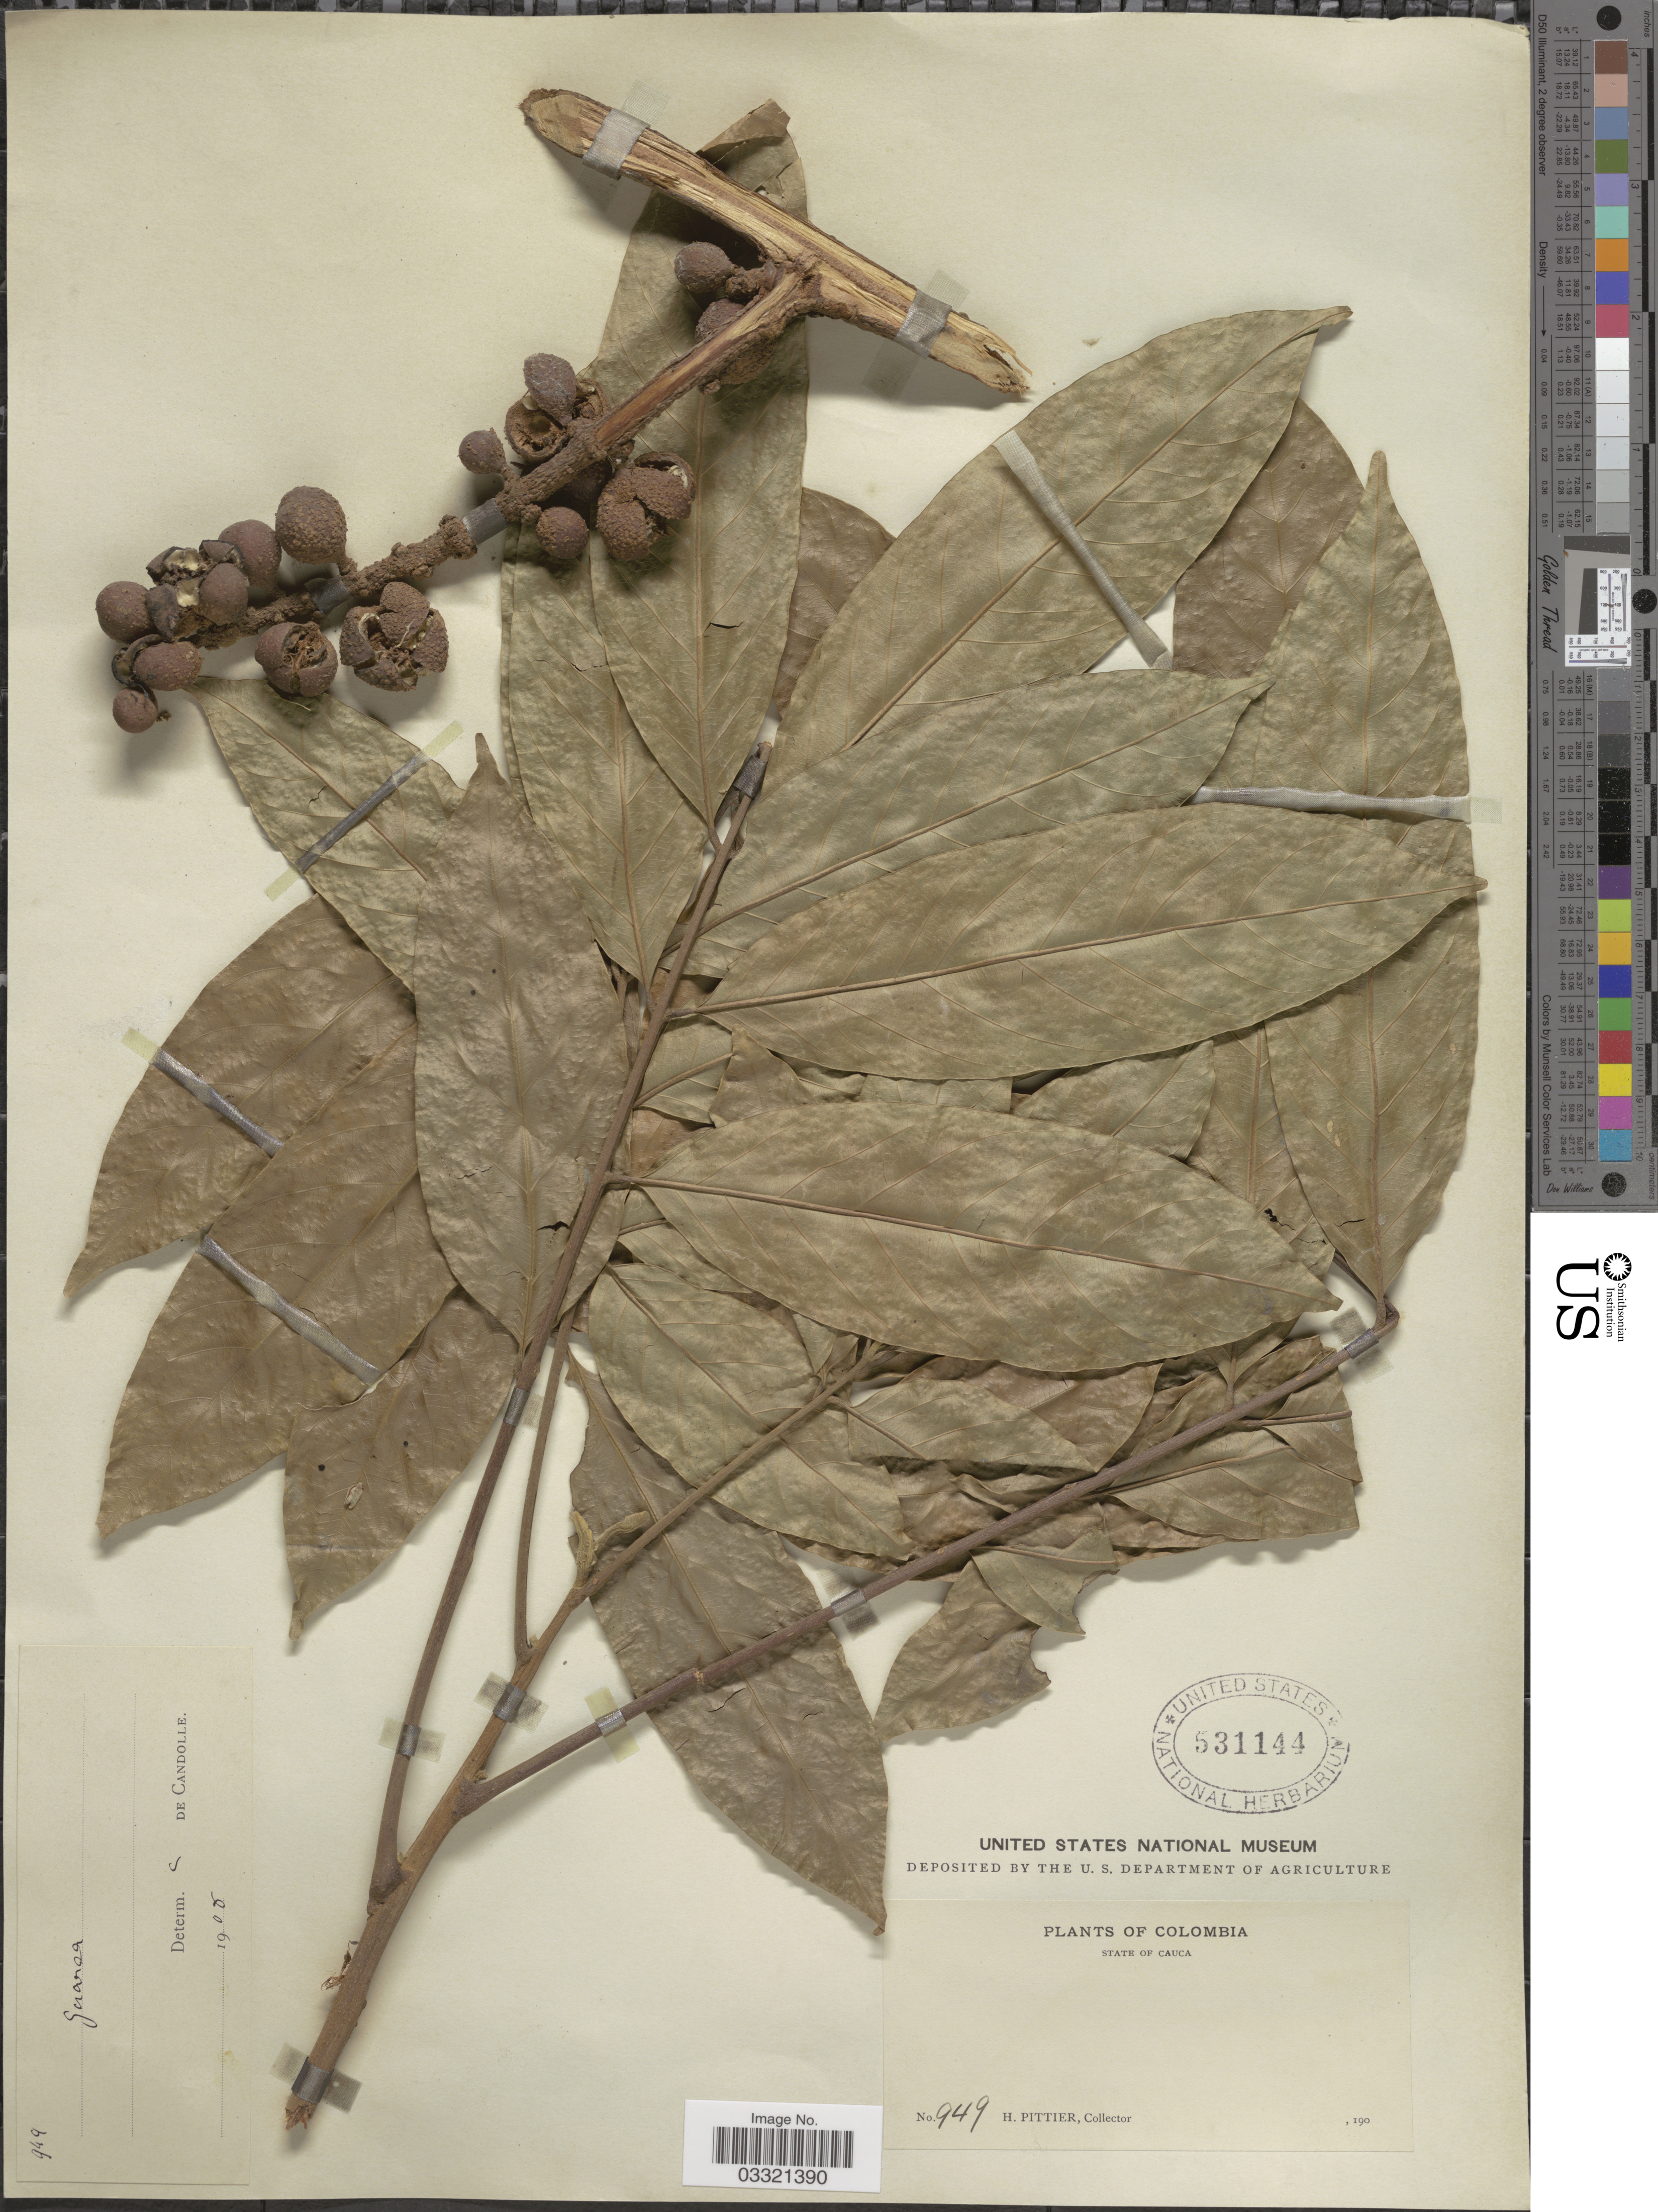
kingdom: Plantae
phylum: Tracheophyta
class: Magnoliopsida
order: Sapindales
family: Meliaceae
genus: Guarea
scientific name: Guarea guidonia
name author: (L.) Sleumer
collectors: H. F. Pittier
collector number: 949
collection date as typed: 190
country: Colombia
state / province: Cauca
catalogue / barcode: US 531144